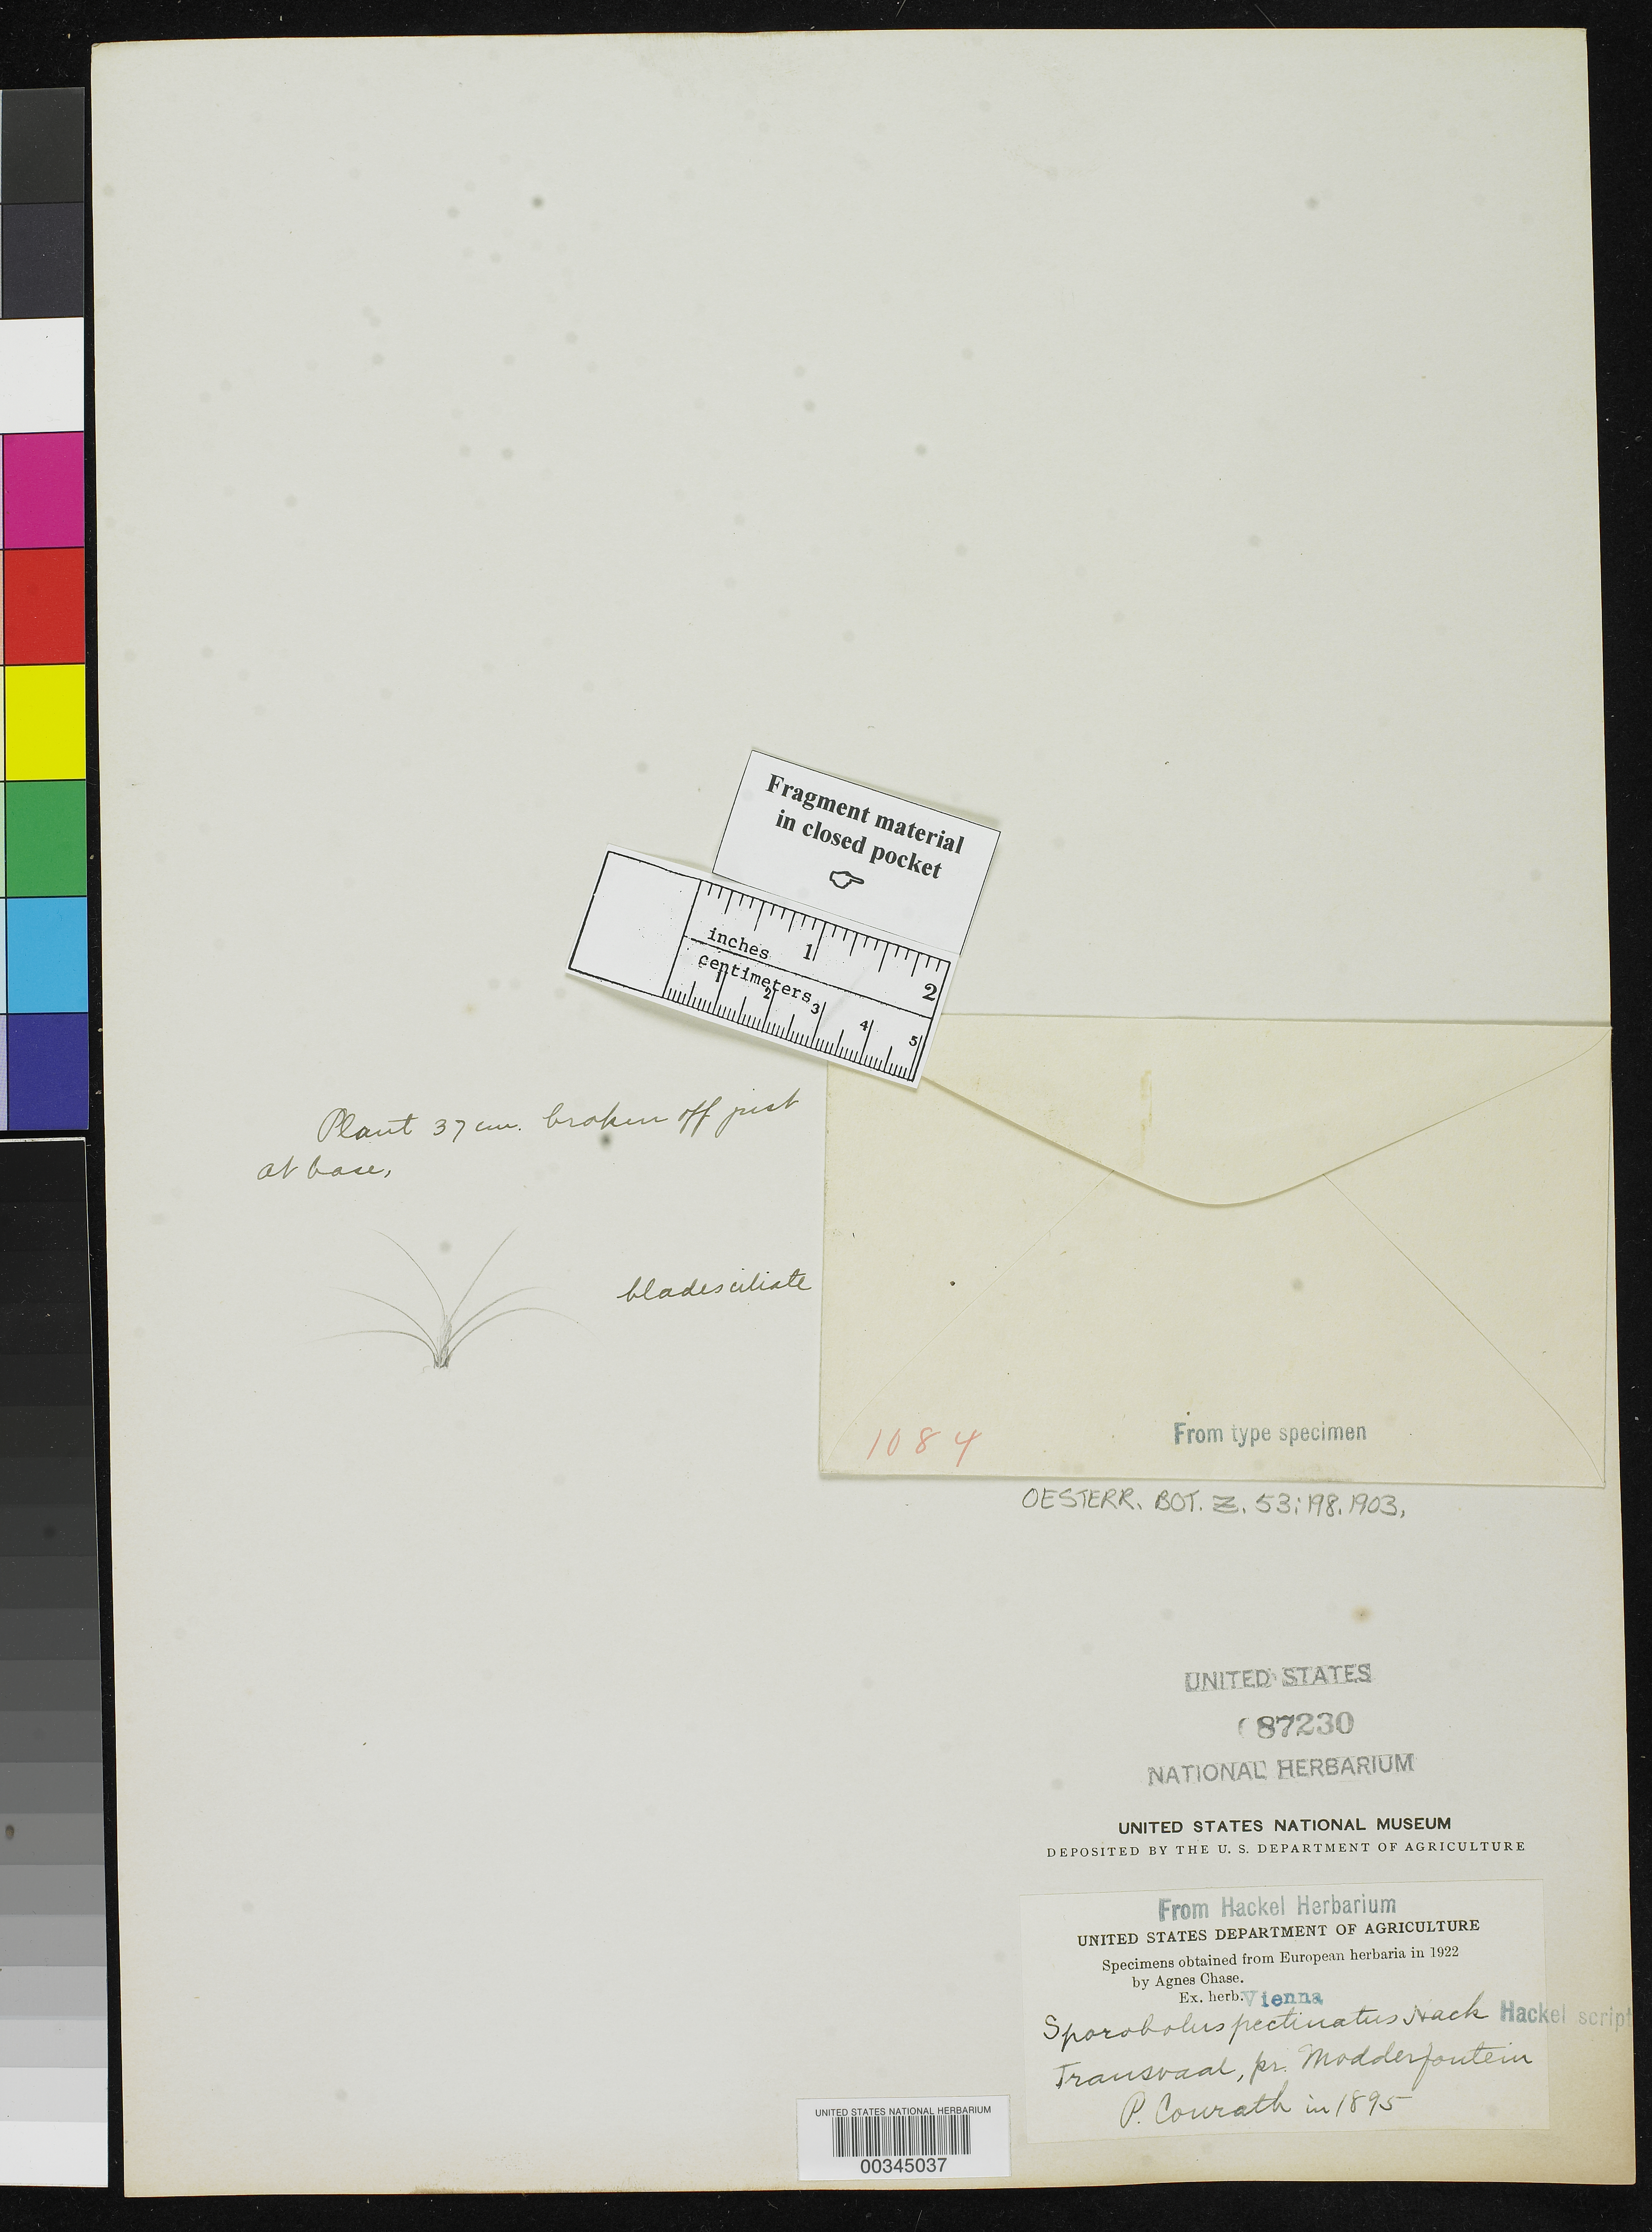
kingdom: Plantae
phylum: Tracheophyta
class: Liliopsida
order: Poales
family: Poaceae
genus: Sporobolus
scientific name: Sporobolus pectinatus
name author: Hack.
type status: Type Fragment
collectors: P. Conrath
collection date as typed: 1895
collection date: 1895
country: South Africa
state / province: Gauteng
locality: Prope Modderfontein. Transvaal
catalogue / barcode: US 87230